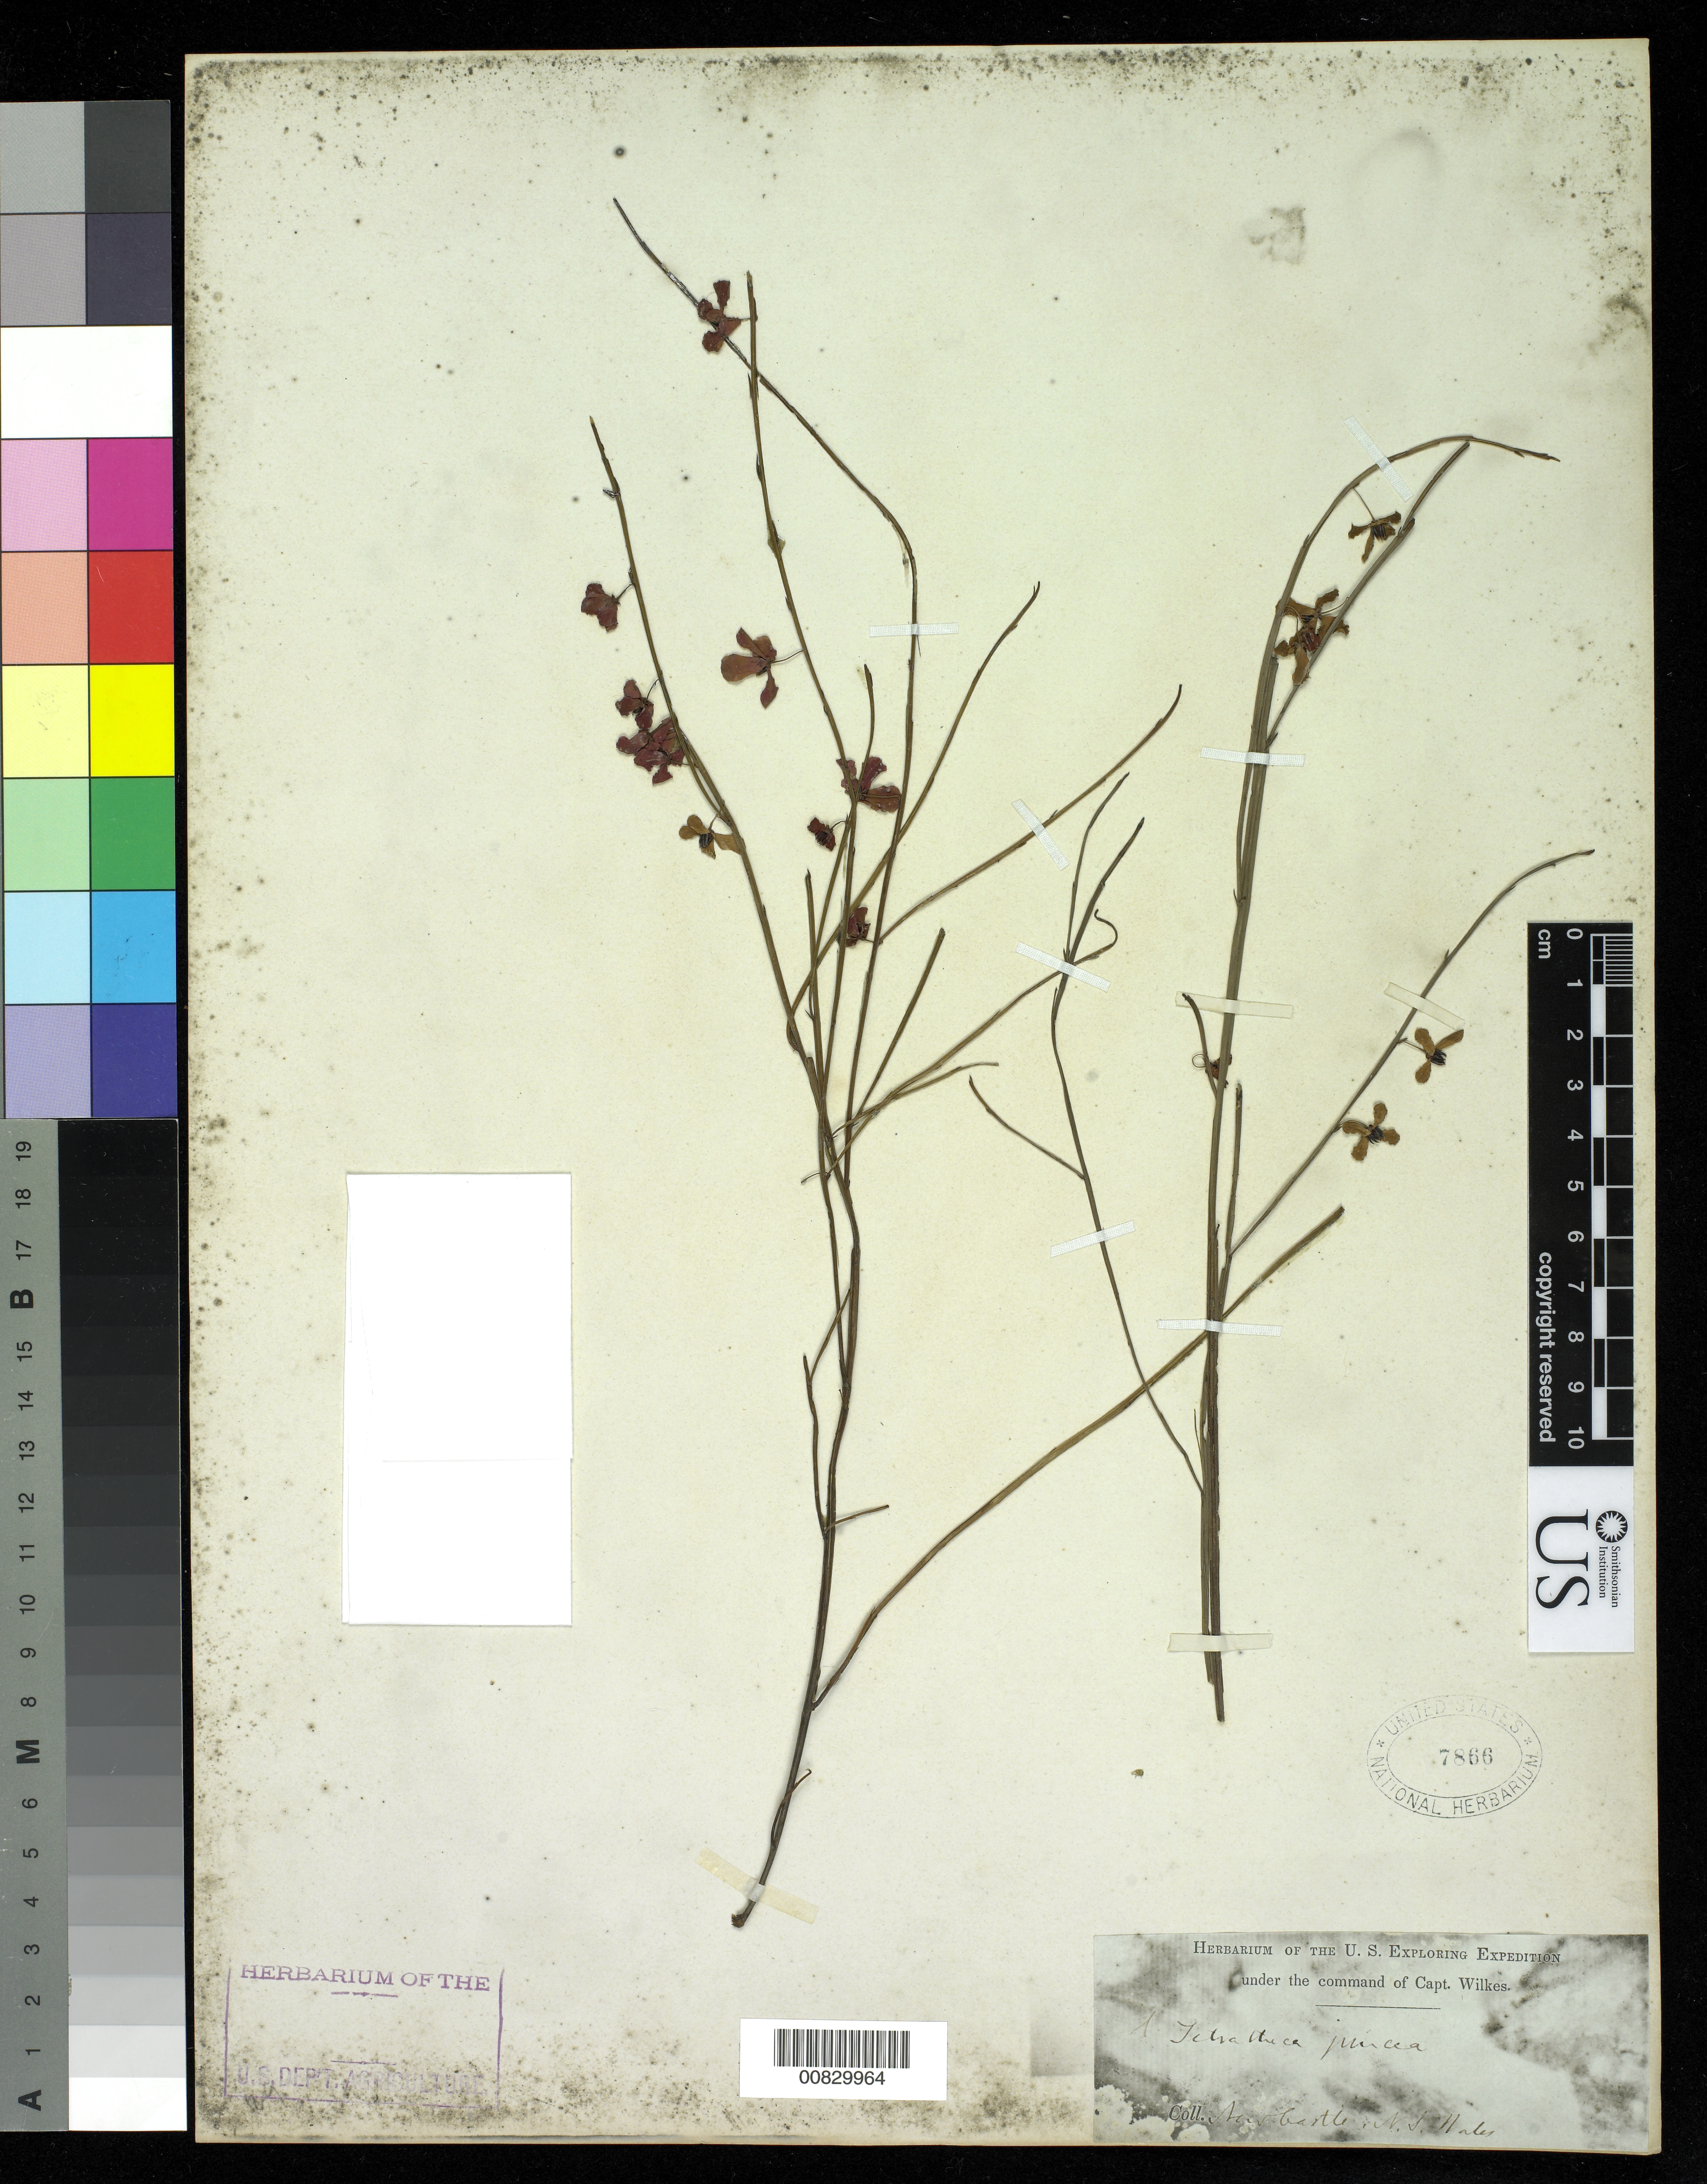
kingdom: Plantae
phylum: Tracheophyta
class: Magnoliopsida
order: Oxalidales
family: Elaeocarpaceae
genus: Tetratheca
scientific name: Tetratheca juncea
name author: Sm.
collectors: Wilkes Explor. Exped.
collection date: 1838/1842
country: Australia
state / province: New South Wales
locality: New Castle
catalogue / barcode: US 7866